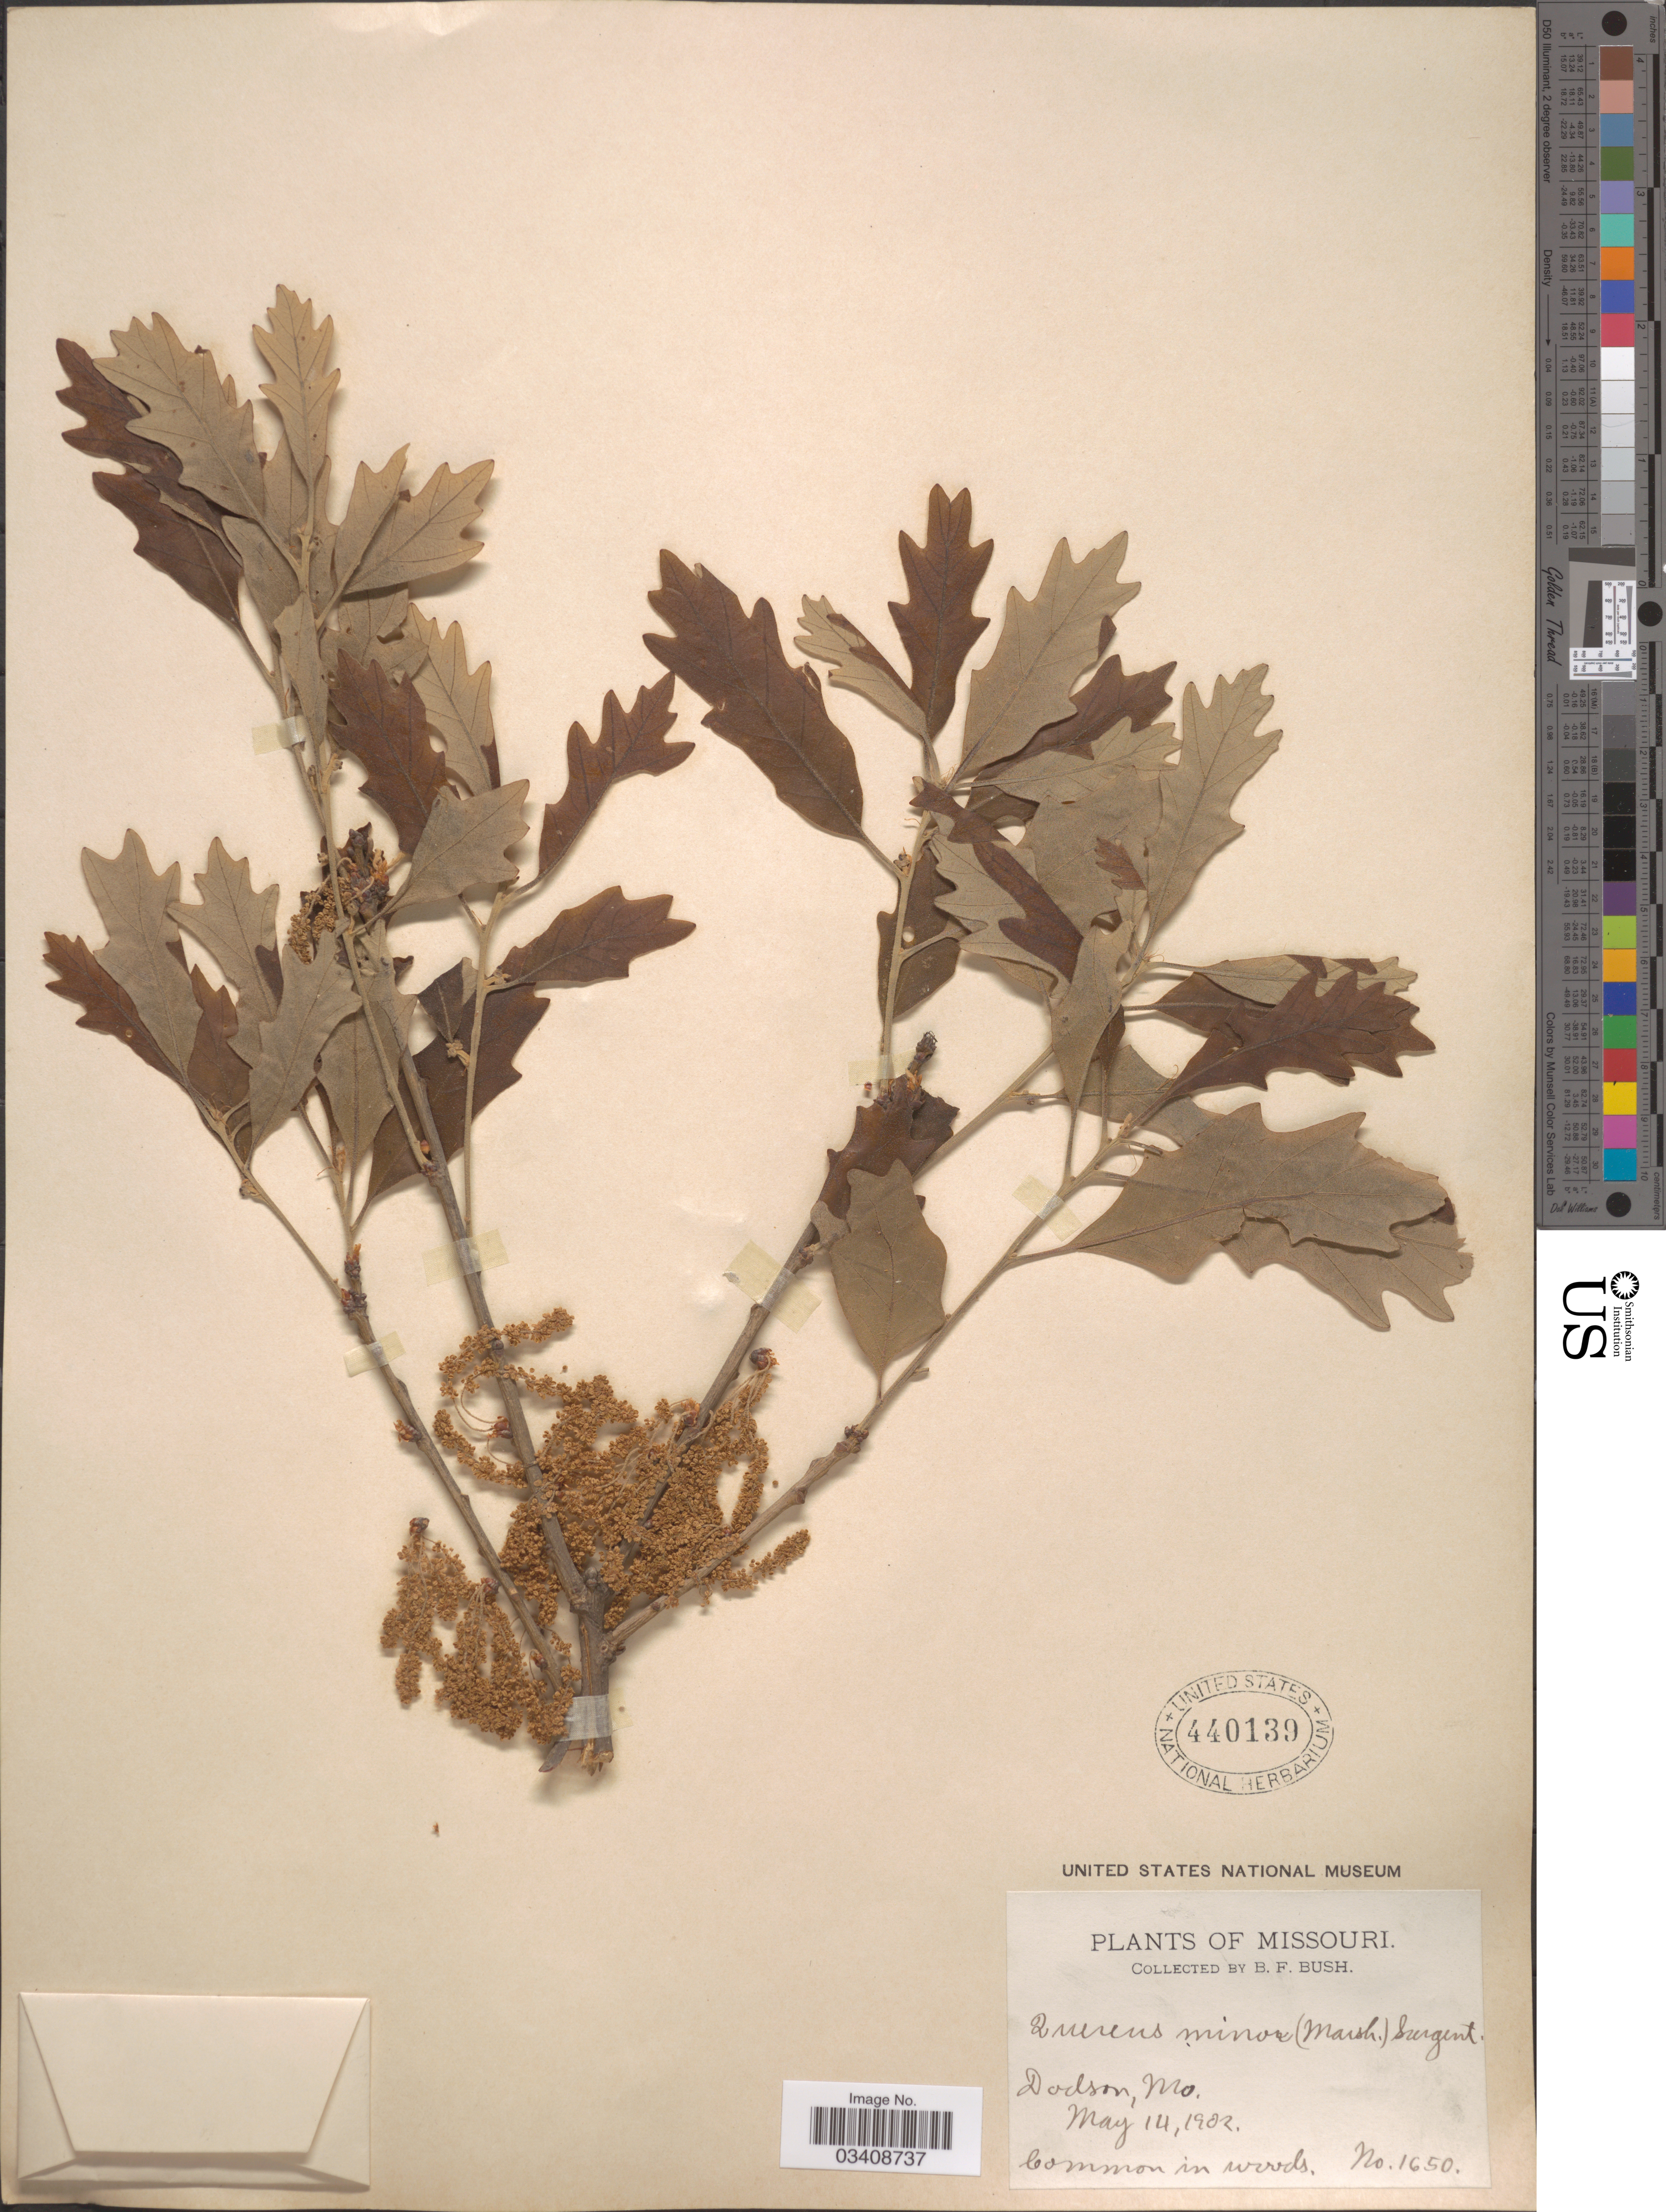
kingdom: Plantae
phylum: Tracheophyta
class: Magnoliopsida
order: Fagales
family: Fagaceae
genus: Quercus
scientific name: Quercus stellata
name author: Wangenh.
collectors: B. F. Bush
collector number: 1650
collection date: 1902-05-14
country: United States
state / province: Missouri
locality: Dodson.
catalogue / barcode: US 440139